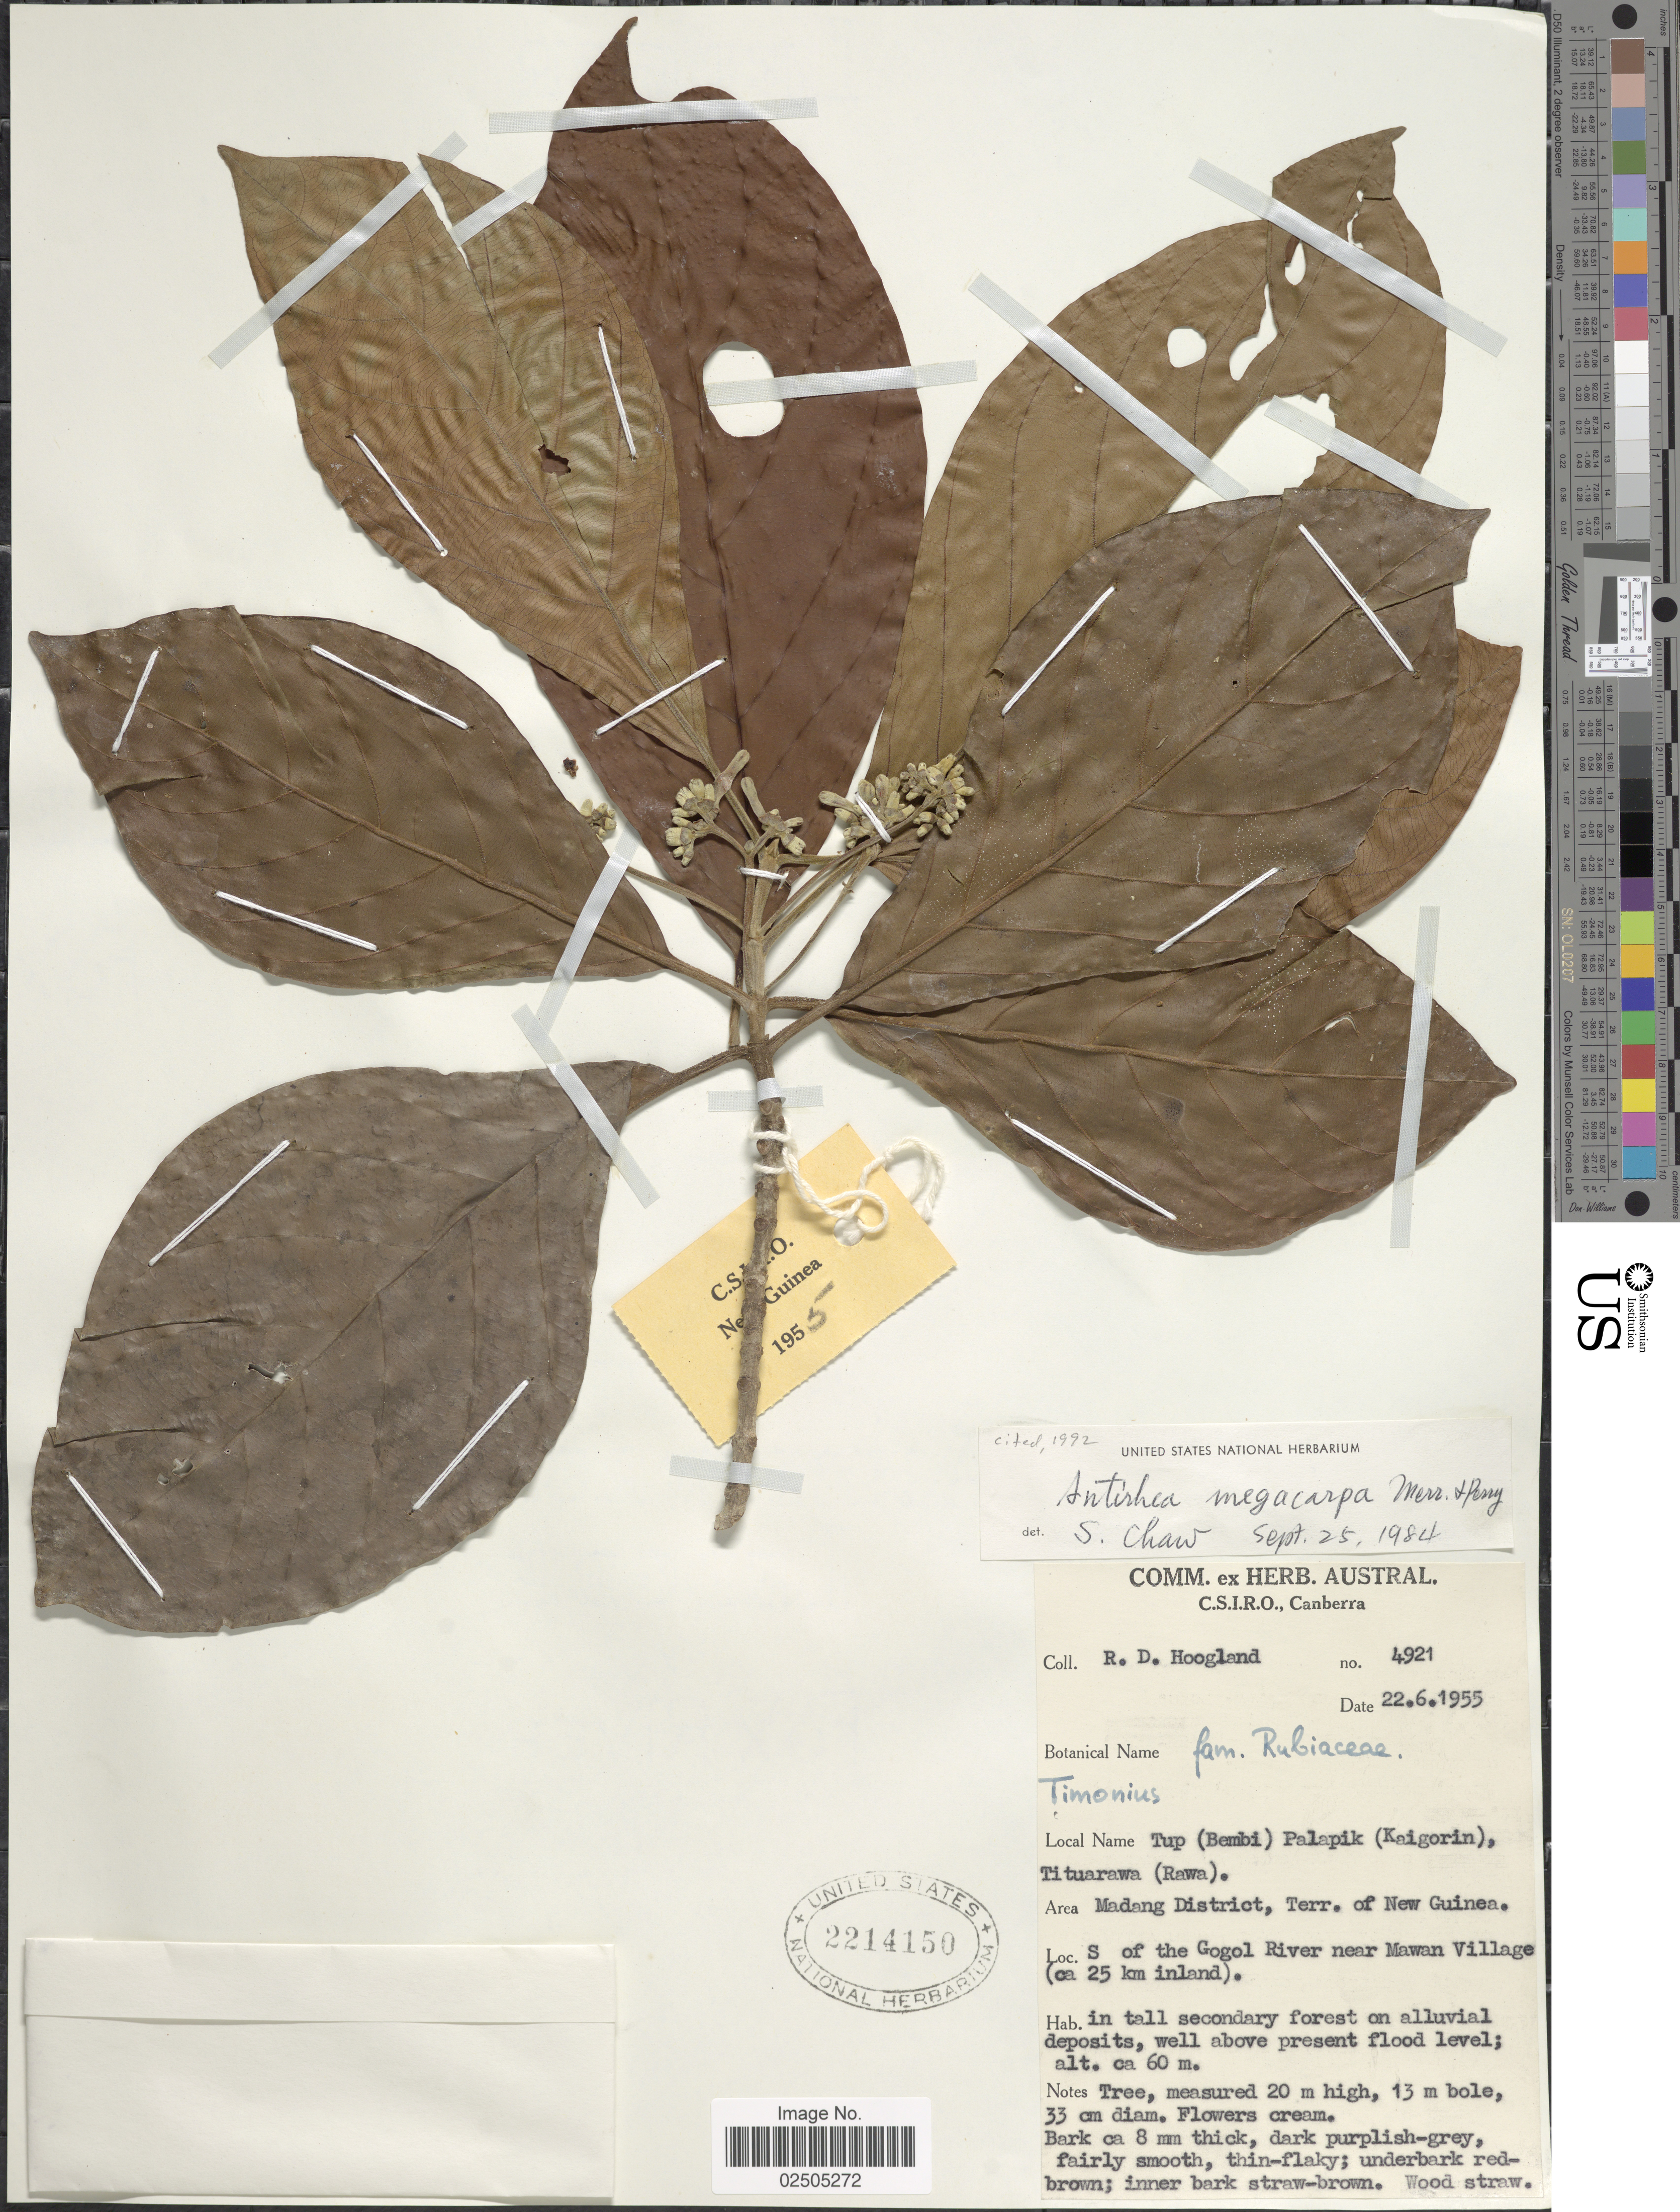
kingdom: Plantae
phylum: Tracheophyta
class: Magnoliopsida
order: Gentianales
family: Rubiaceae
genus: Antirhea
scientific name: Antirhea megacarpa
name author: Merr. & Perr.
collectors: R. D. Hoogland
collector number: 4921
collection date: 1955-06-22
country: Papua New Guinea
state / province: Madang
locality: Madang District, Terr. of New Guinea. S. of the Gogol River near Mawan Village (ca. 25 km inland)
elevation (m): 60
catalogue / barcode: US 2214150